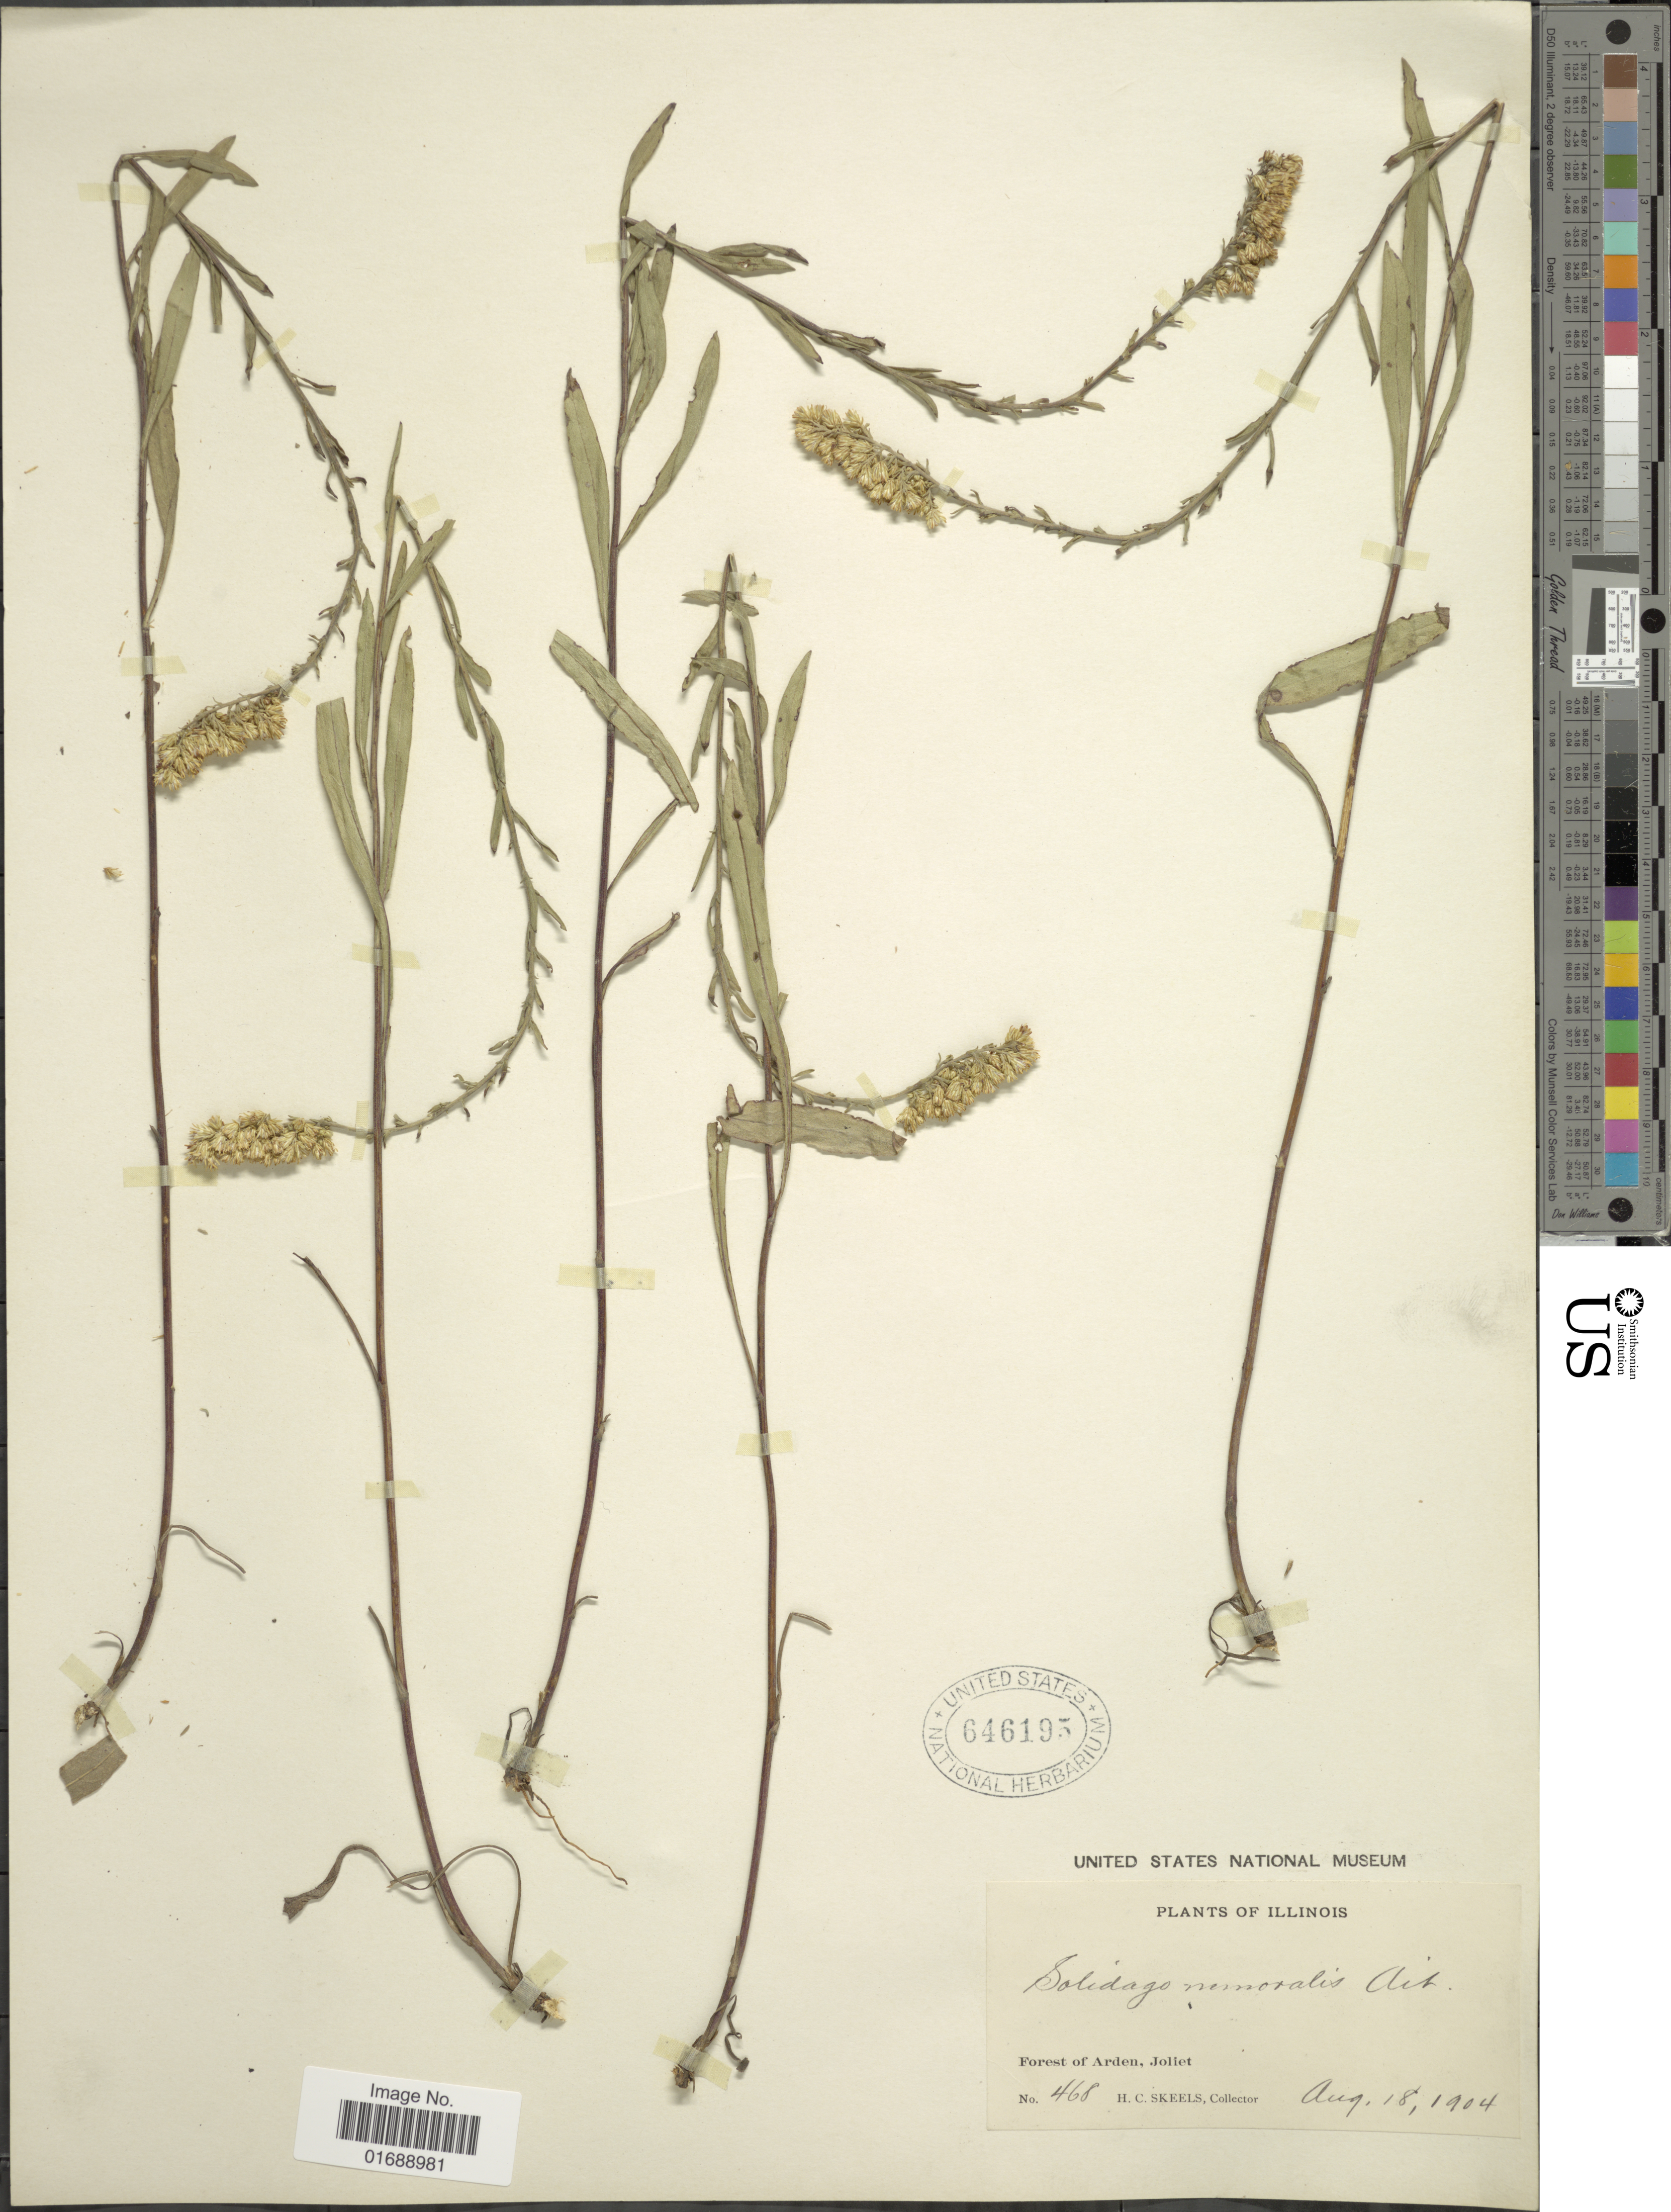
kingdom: Plantae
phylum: Tracheophyta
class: Magnoliopsida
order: Asterales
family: Asteraceae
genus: Solidago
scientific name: Solidago nemoralis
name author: Aiton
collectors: H. Skeels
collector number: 468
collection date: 1904-08-18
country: United States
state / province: Illinois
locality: Forest of Arden, Joliet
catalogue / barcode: US 646195